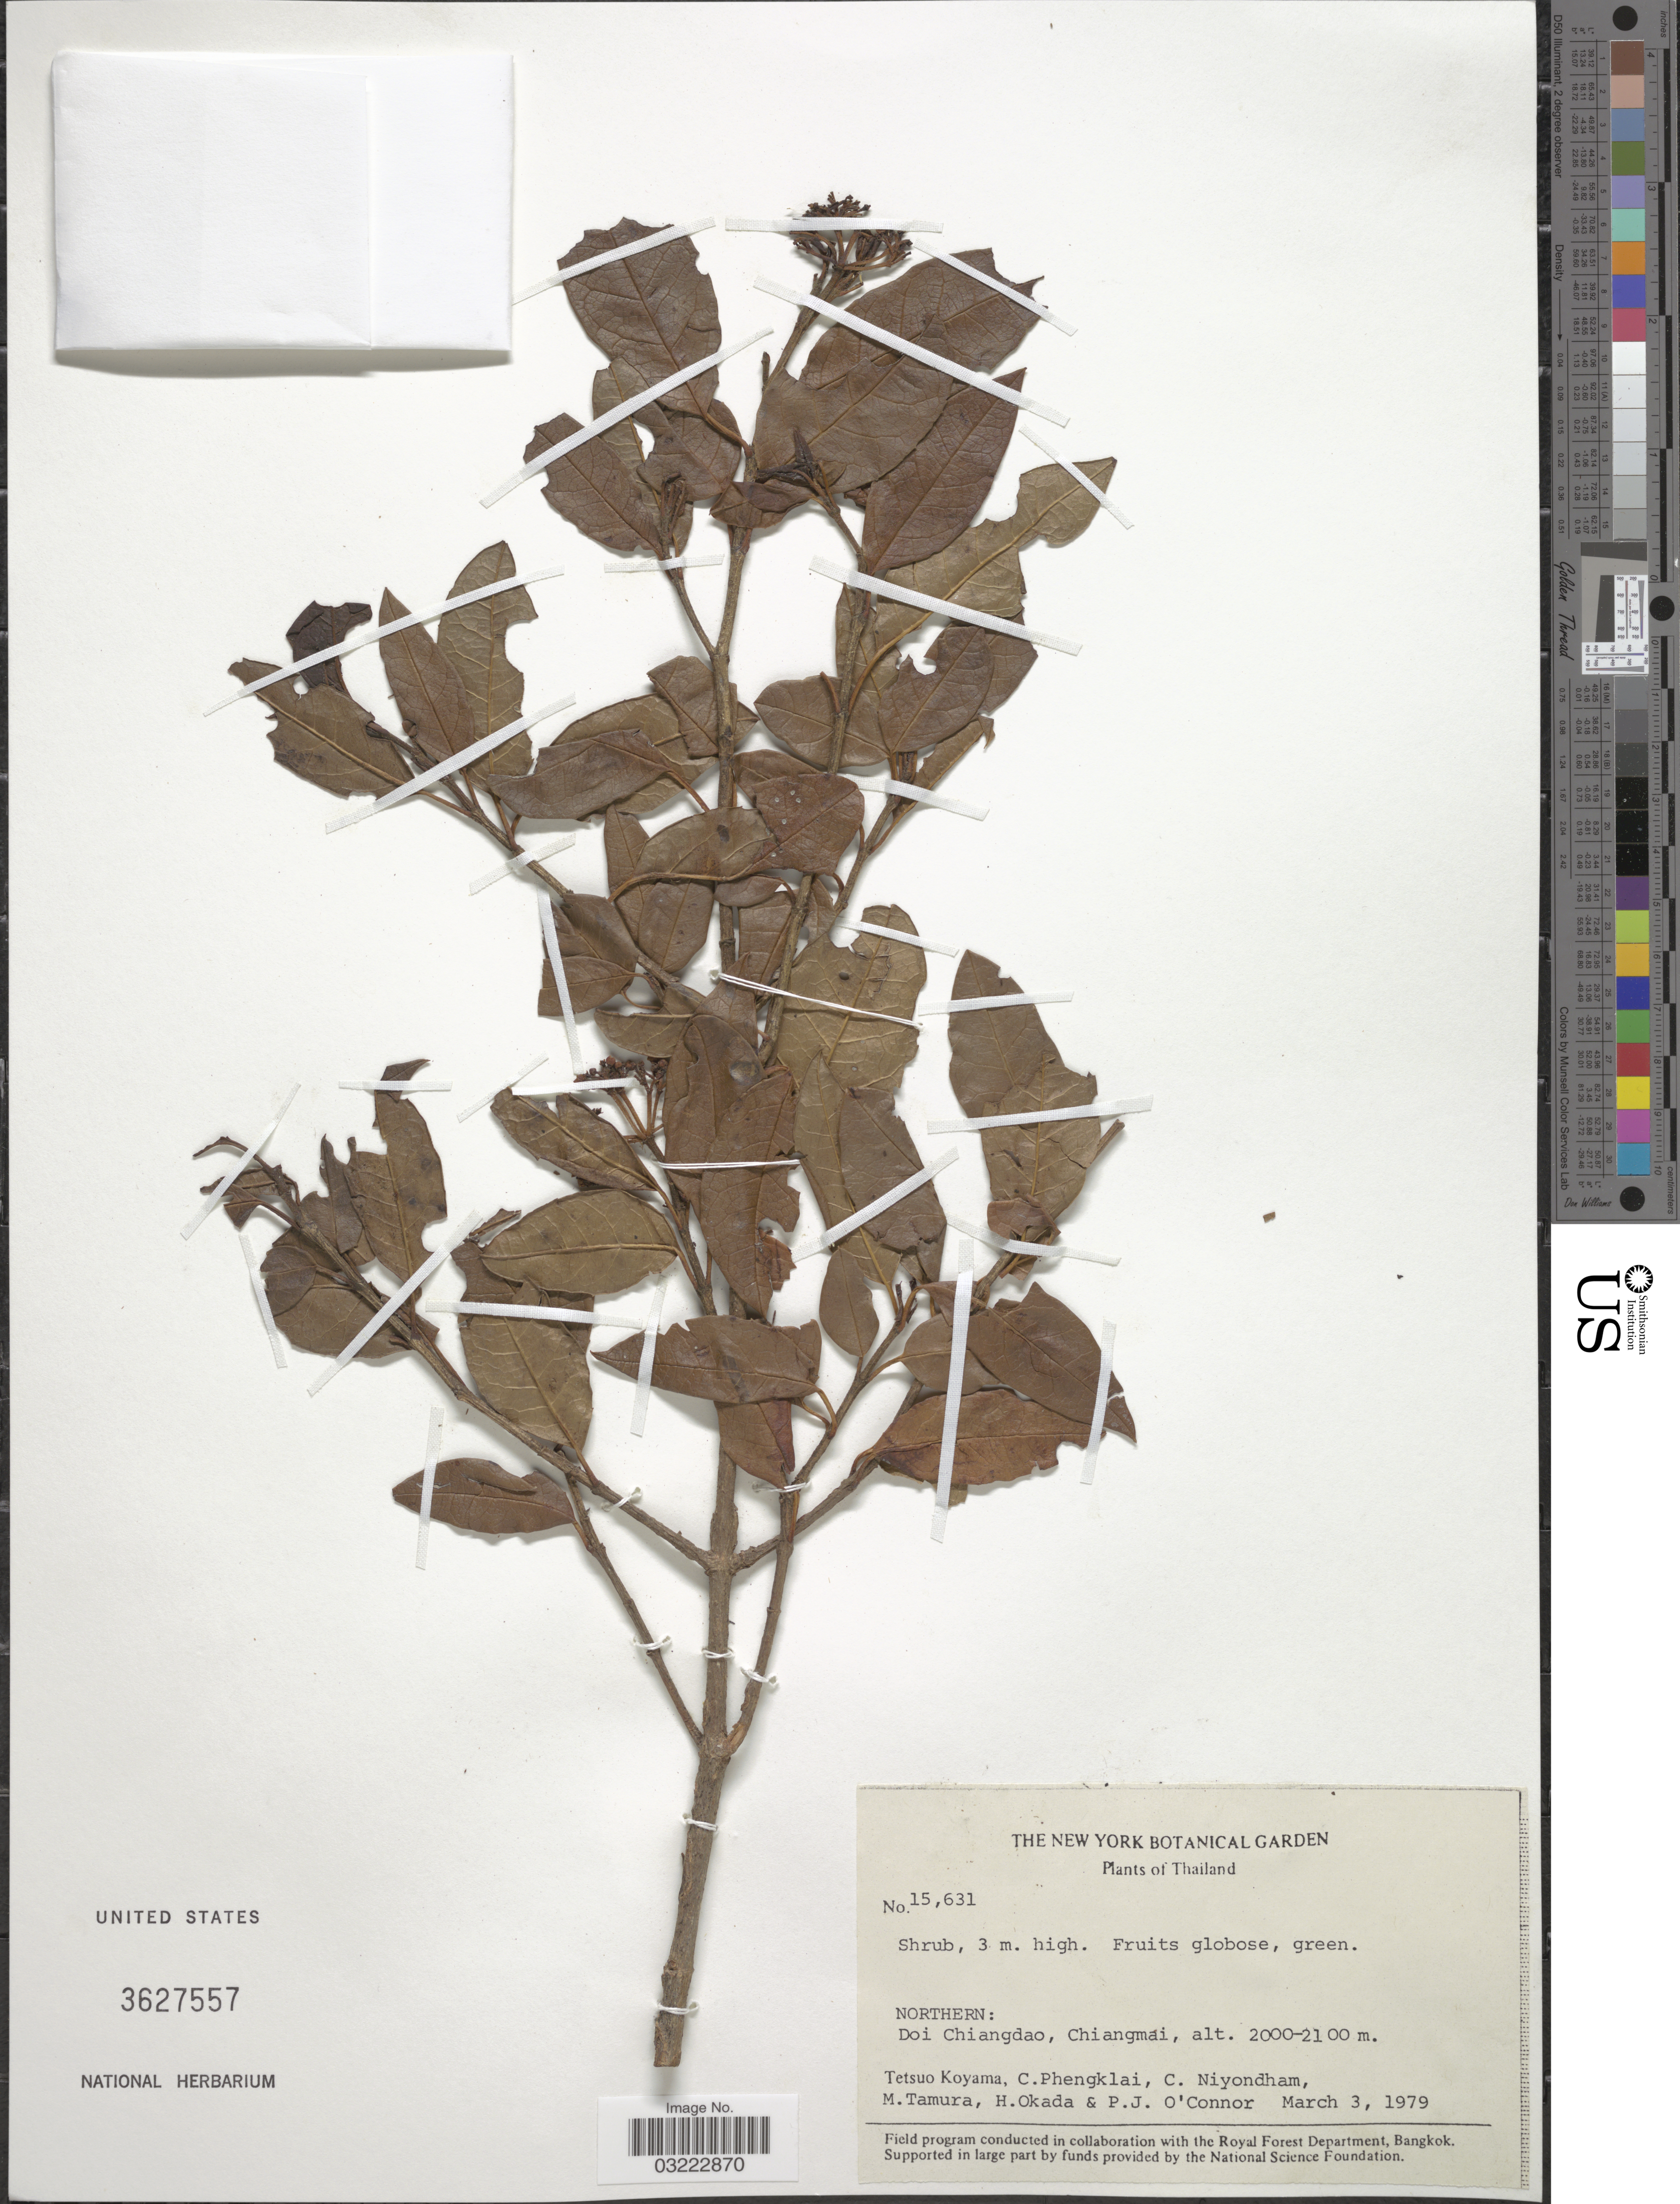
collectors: T. Koyama, C. Phengklai, C. Niyondham, M. Tamura & et al.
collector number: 15631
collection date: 1979-03-03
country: Thailand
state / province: Chiang Mai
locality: Northern: Doi Chiangdao, Chiangmai.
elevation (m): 2000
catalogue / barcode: US 3627557